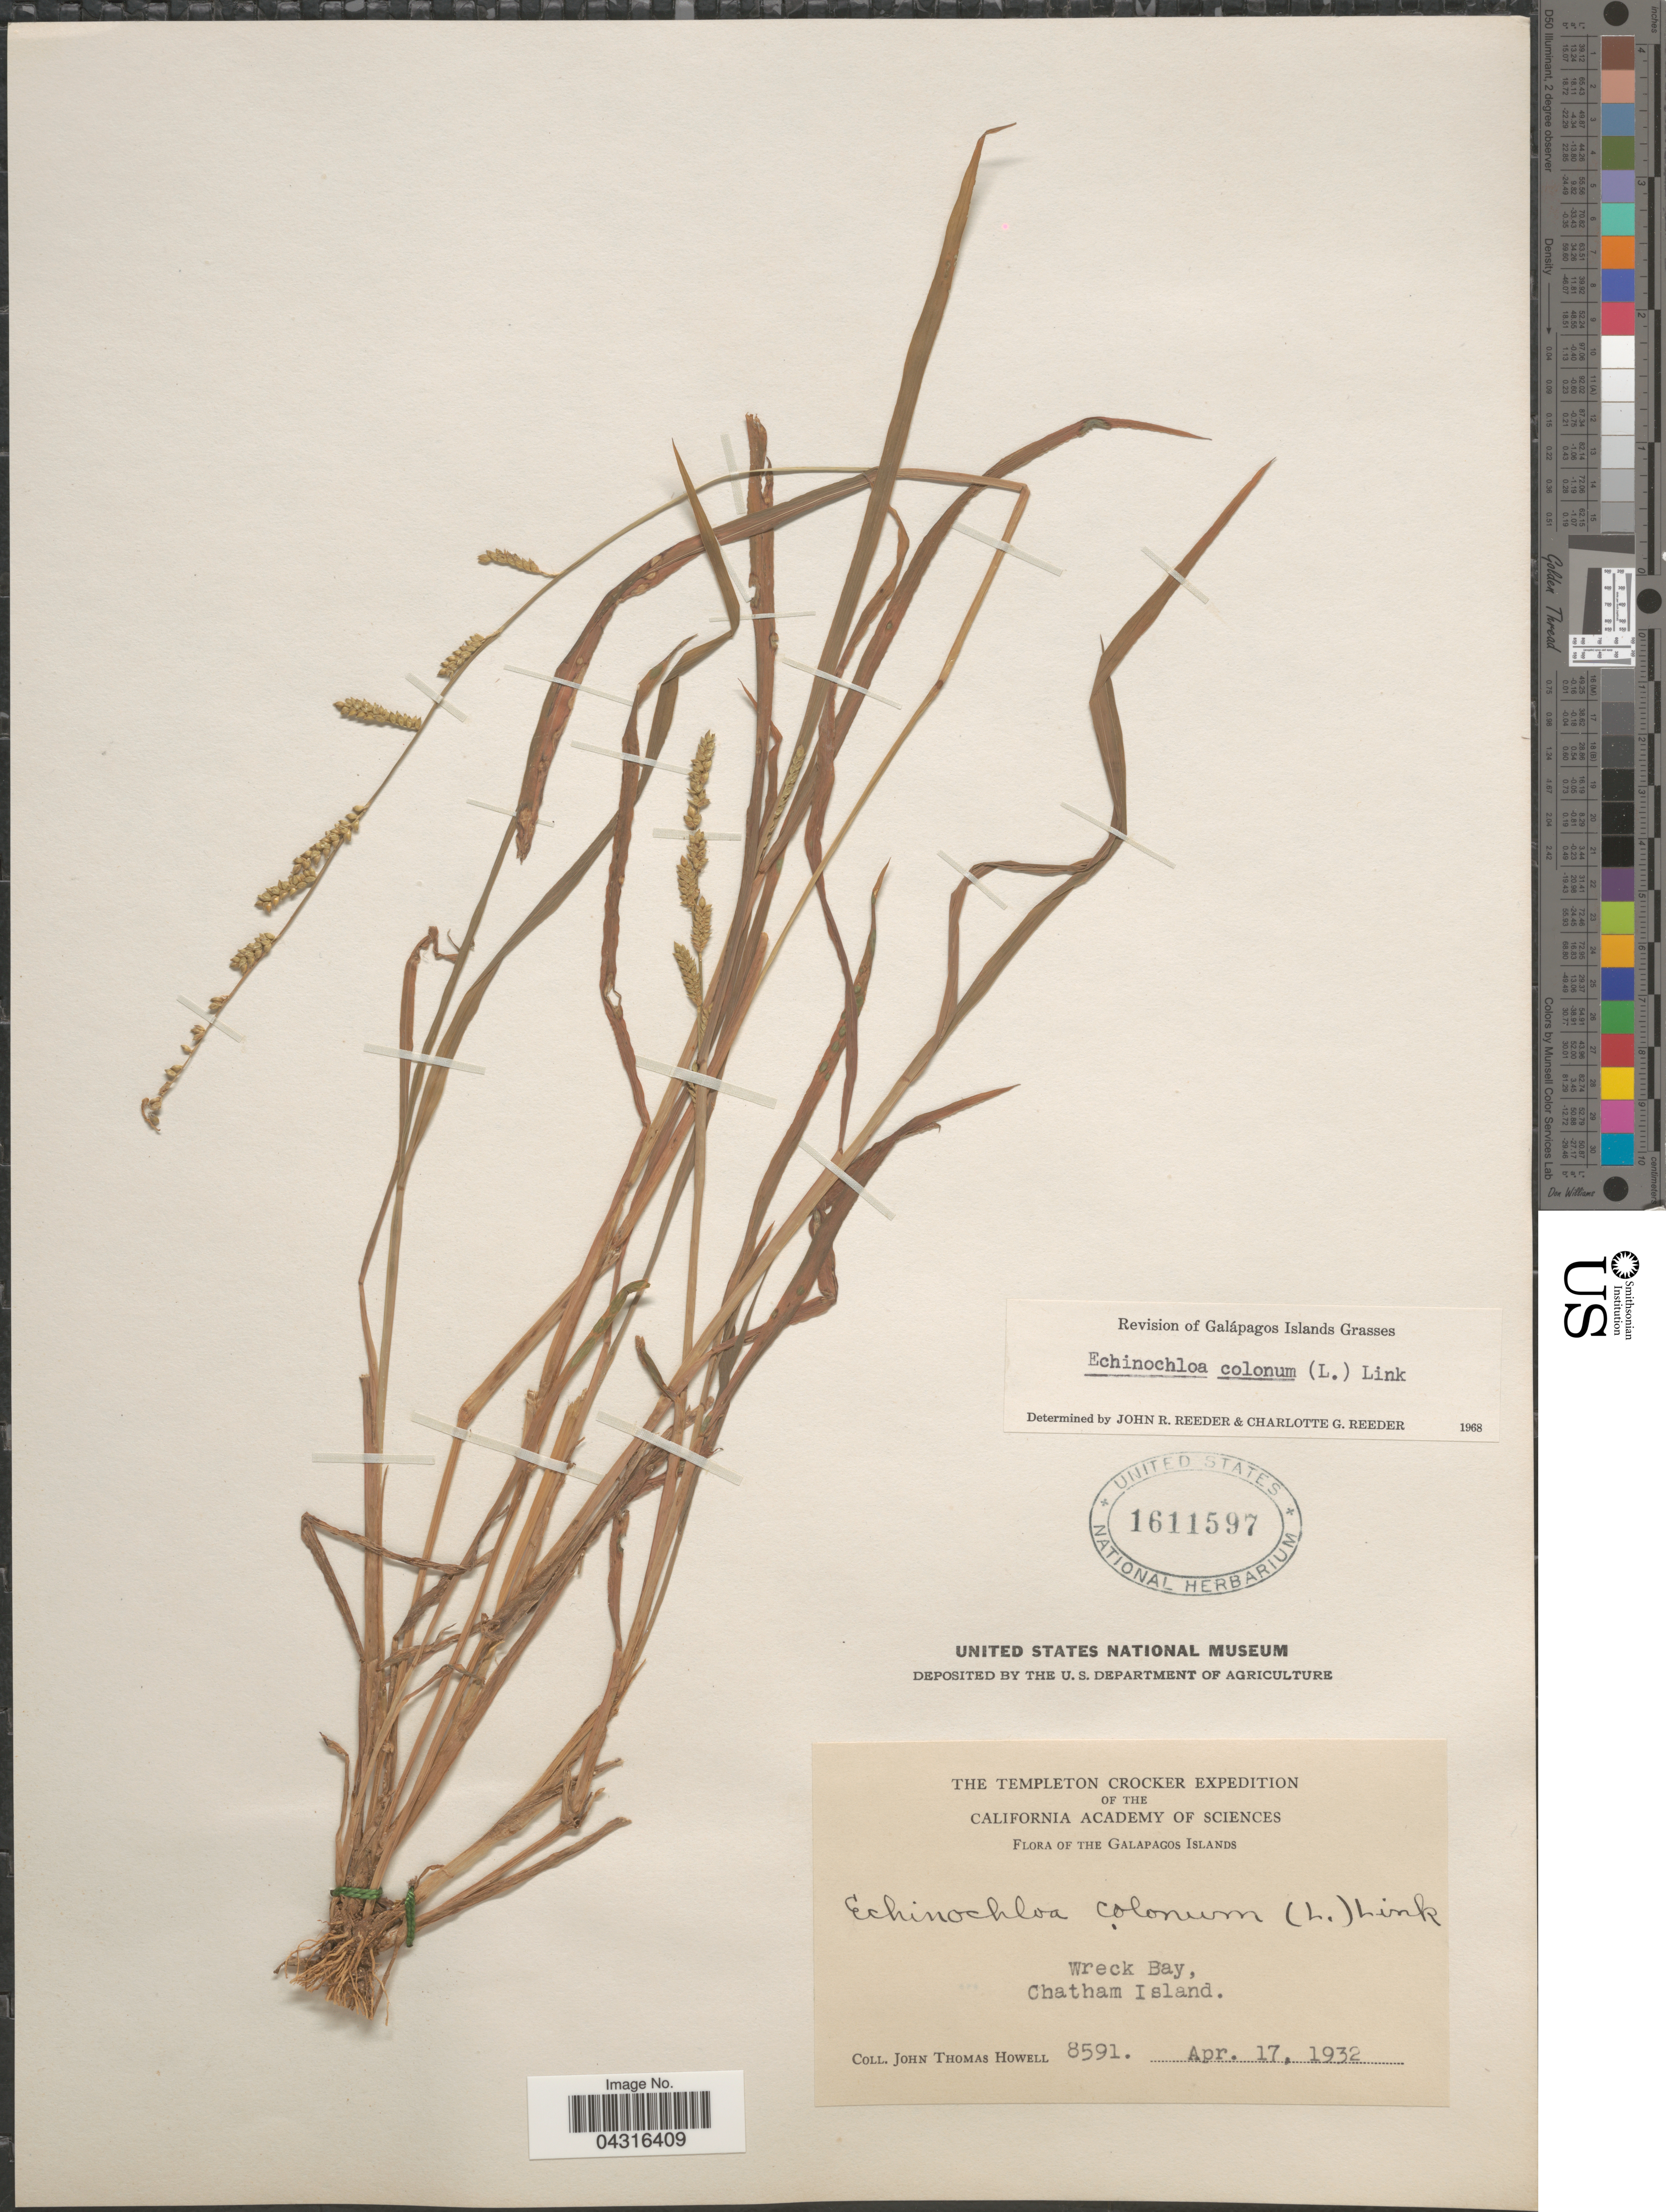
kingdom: Plantae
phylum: Tracheophyta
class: Liliopsida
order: Poales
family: Poaceae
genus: Echinochloa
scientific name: Echinochloa colona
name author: (L.) Link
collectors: J. T. Howell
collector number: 8591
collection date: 1932-04-17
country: Ecuador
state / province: Colón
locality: The Galapagos Islands. Wreck Bay, Chatham Island.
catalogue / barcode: US 1611597